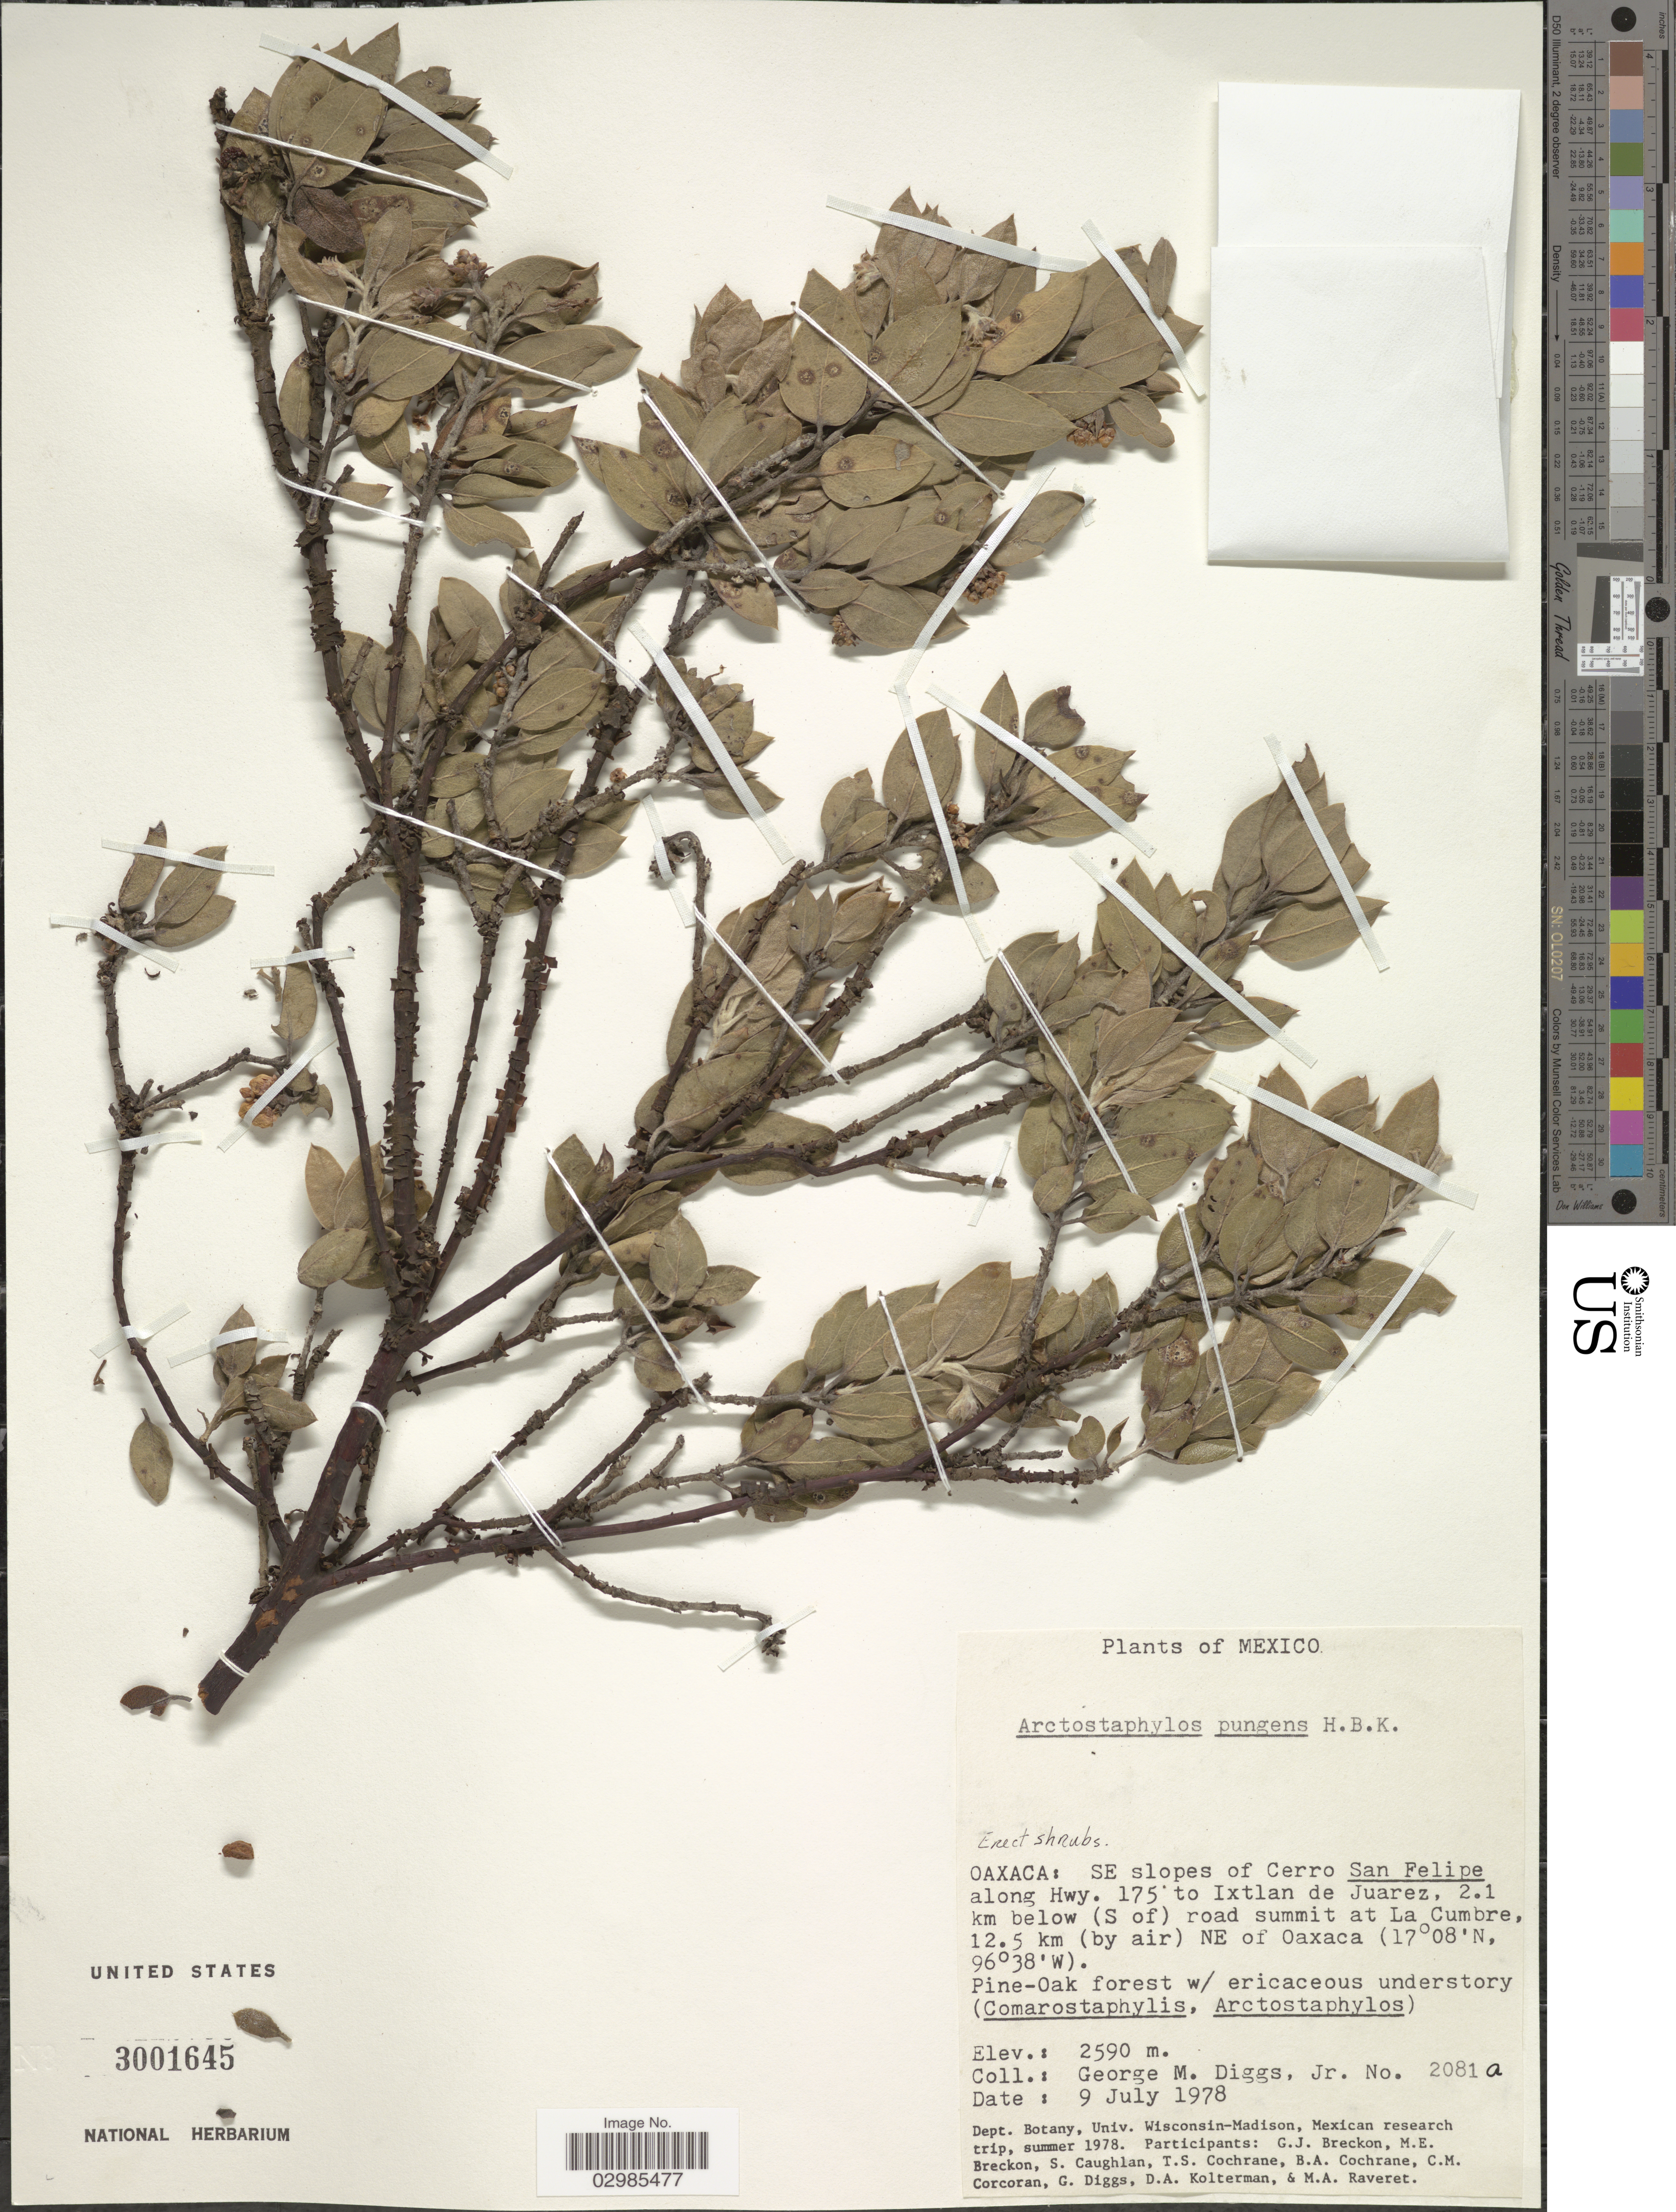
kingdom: Plantae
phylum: Tracheophyta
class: Magnoliopsida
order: Ericales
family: Ericaceae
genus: Arctostaphylos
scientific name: Arctostaphylos pungens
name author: Kunth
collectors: G. Diggs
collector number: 2081a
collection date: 1978-07-09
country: Mexico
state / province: Oaxaca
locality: SE slopes of Cerro San Felipe along Hwy. 175 to Ixtlan de Juarez, 2.1 km below (S of) road summit at La Cumbre, 12.5 km (by air) NE of Oaxaca.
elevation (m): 2590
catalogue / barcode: US 3001645